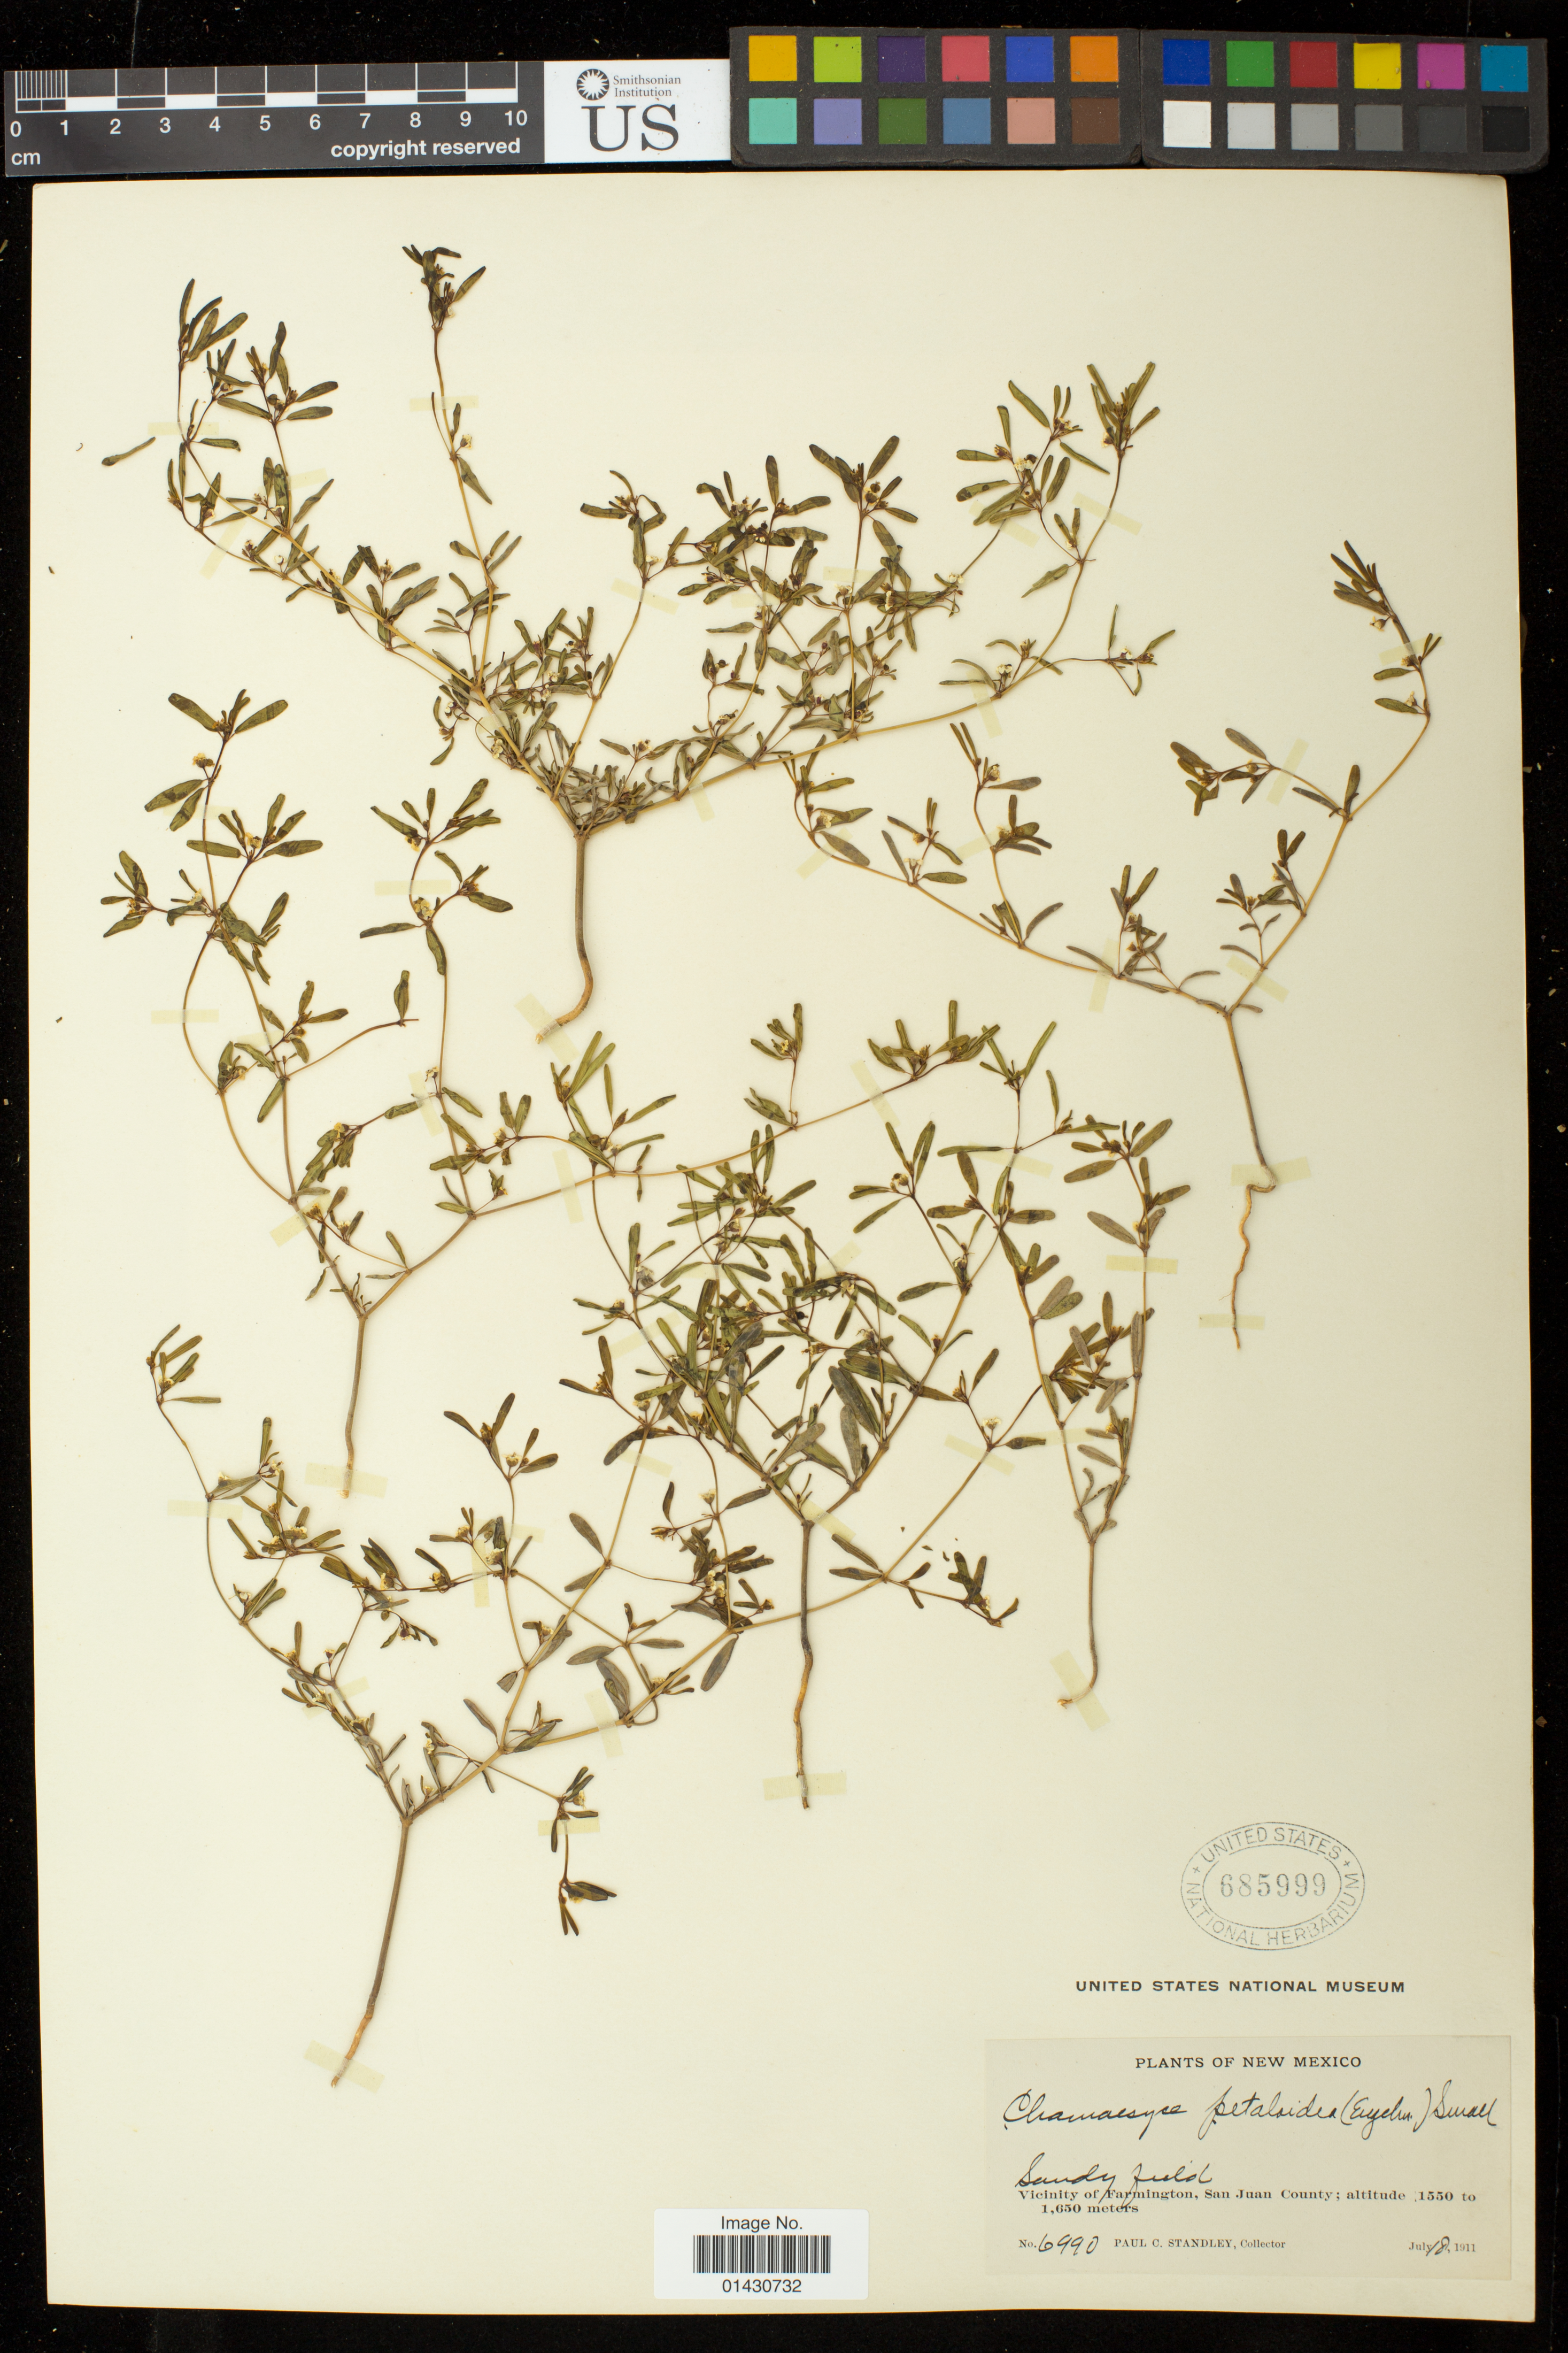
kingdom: Plantae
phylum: Tracheophyta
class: Magnoliopsida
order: Malpighiales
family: Euphorbiaceae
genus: Euphorbia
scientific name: Euphorbia missurica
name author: Raf.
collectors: P. C. Standley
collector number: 6990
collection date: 1911-07-18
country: United States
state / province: New Mexico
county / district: San Juan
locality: Vicinity of Farmington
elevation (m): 1550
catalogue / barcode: US 685999